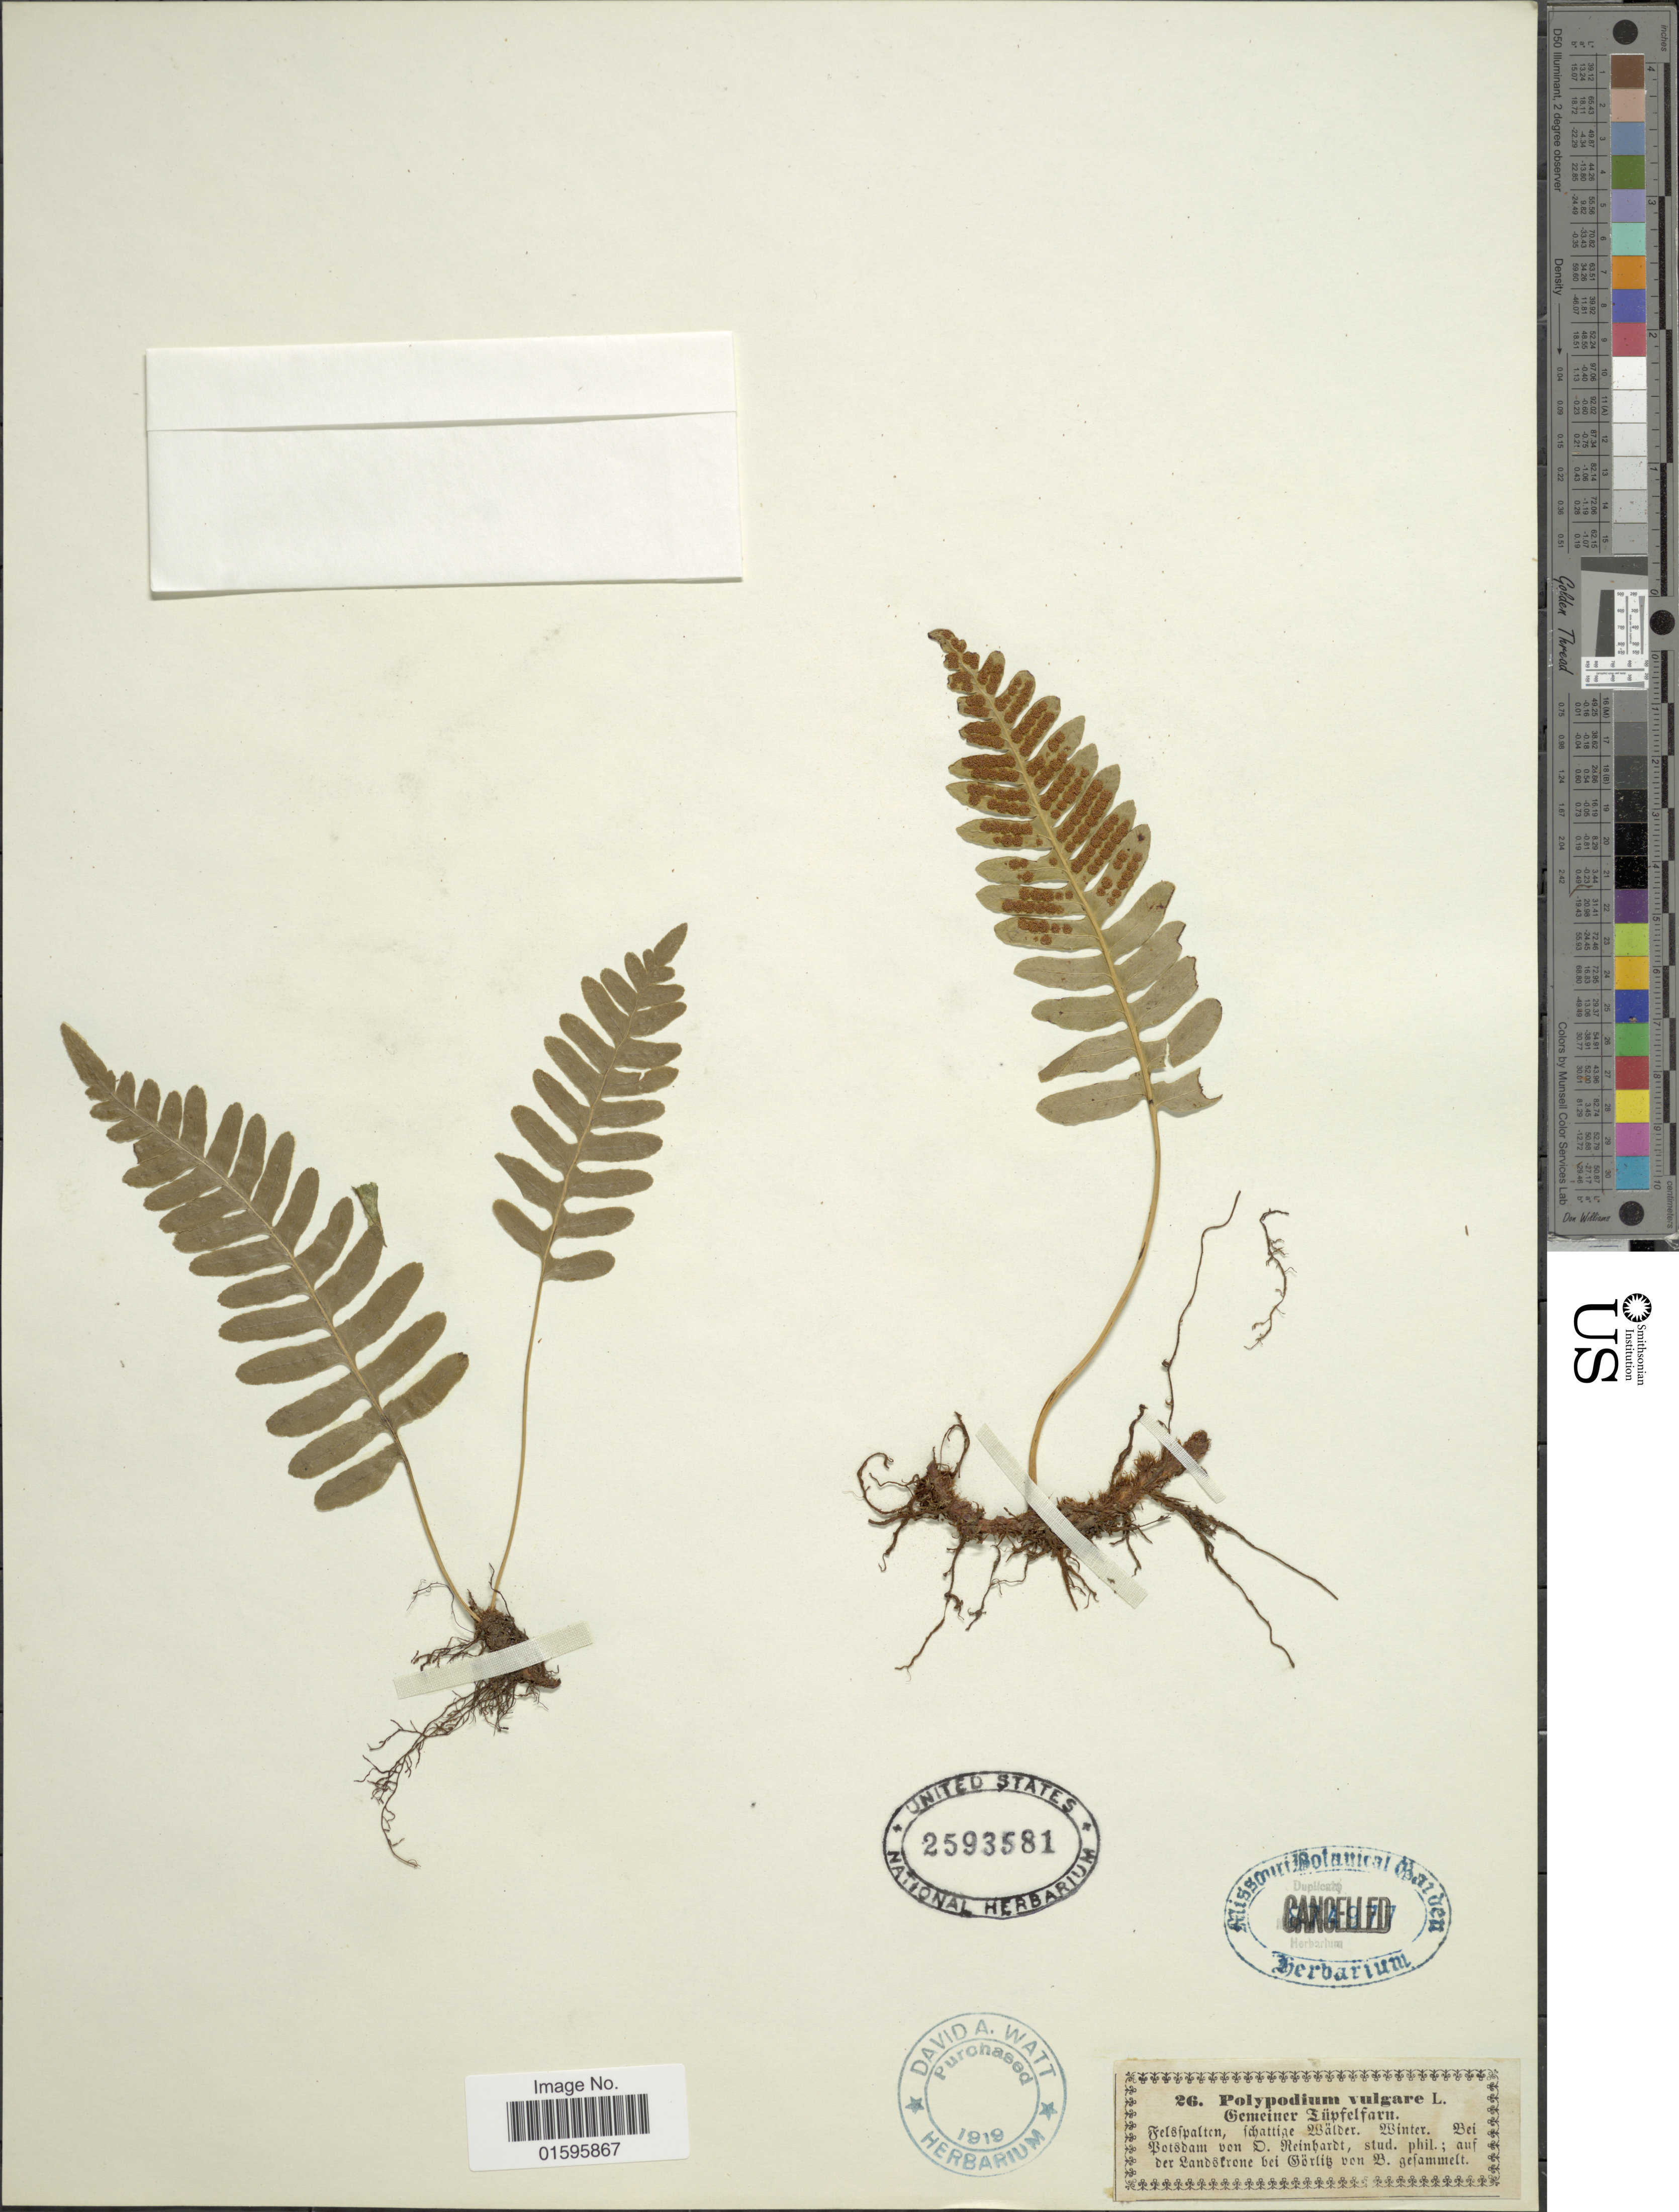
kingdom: Plantae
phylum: Tracheophyta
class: Polypodiopsida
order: Polypodiales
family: Polypodiaceae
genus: Polypodium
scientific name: Polypodium vulgare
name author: L.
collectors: G. Lupfelfarn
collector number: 26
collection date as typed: Winter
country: Germany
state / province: Sachsen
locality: Bei Botsdam von D. Reinhardt [unsure placement]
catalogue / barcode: US 2593581